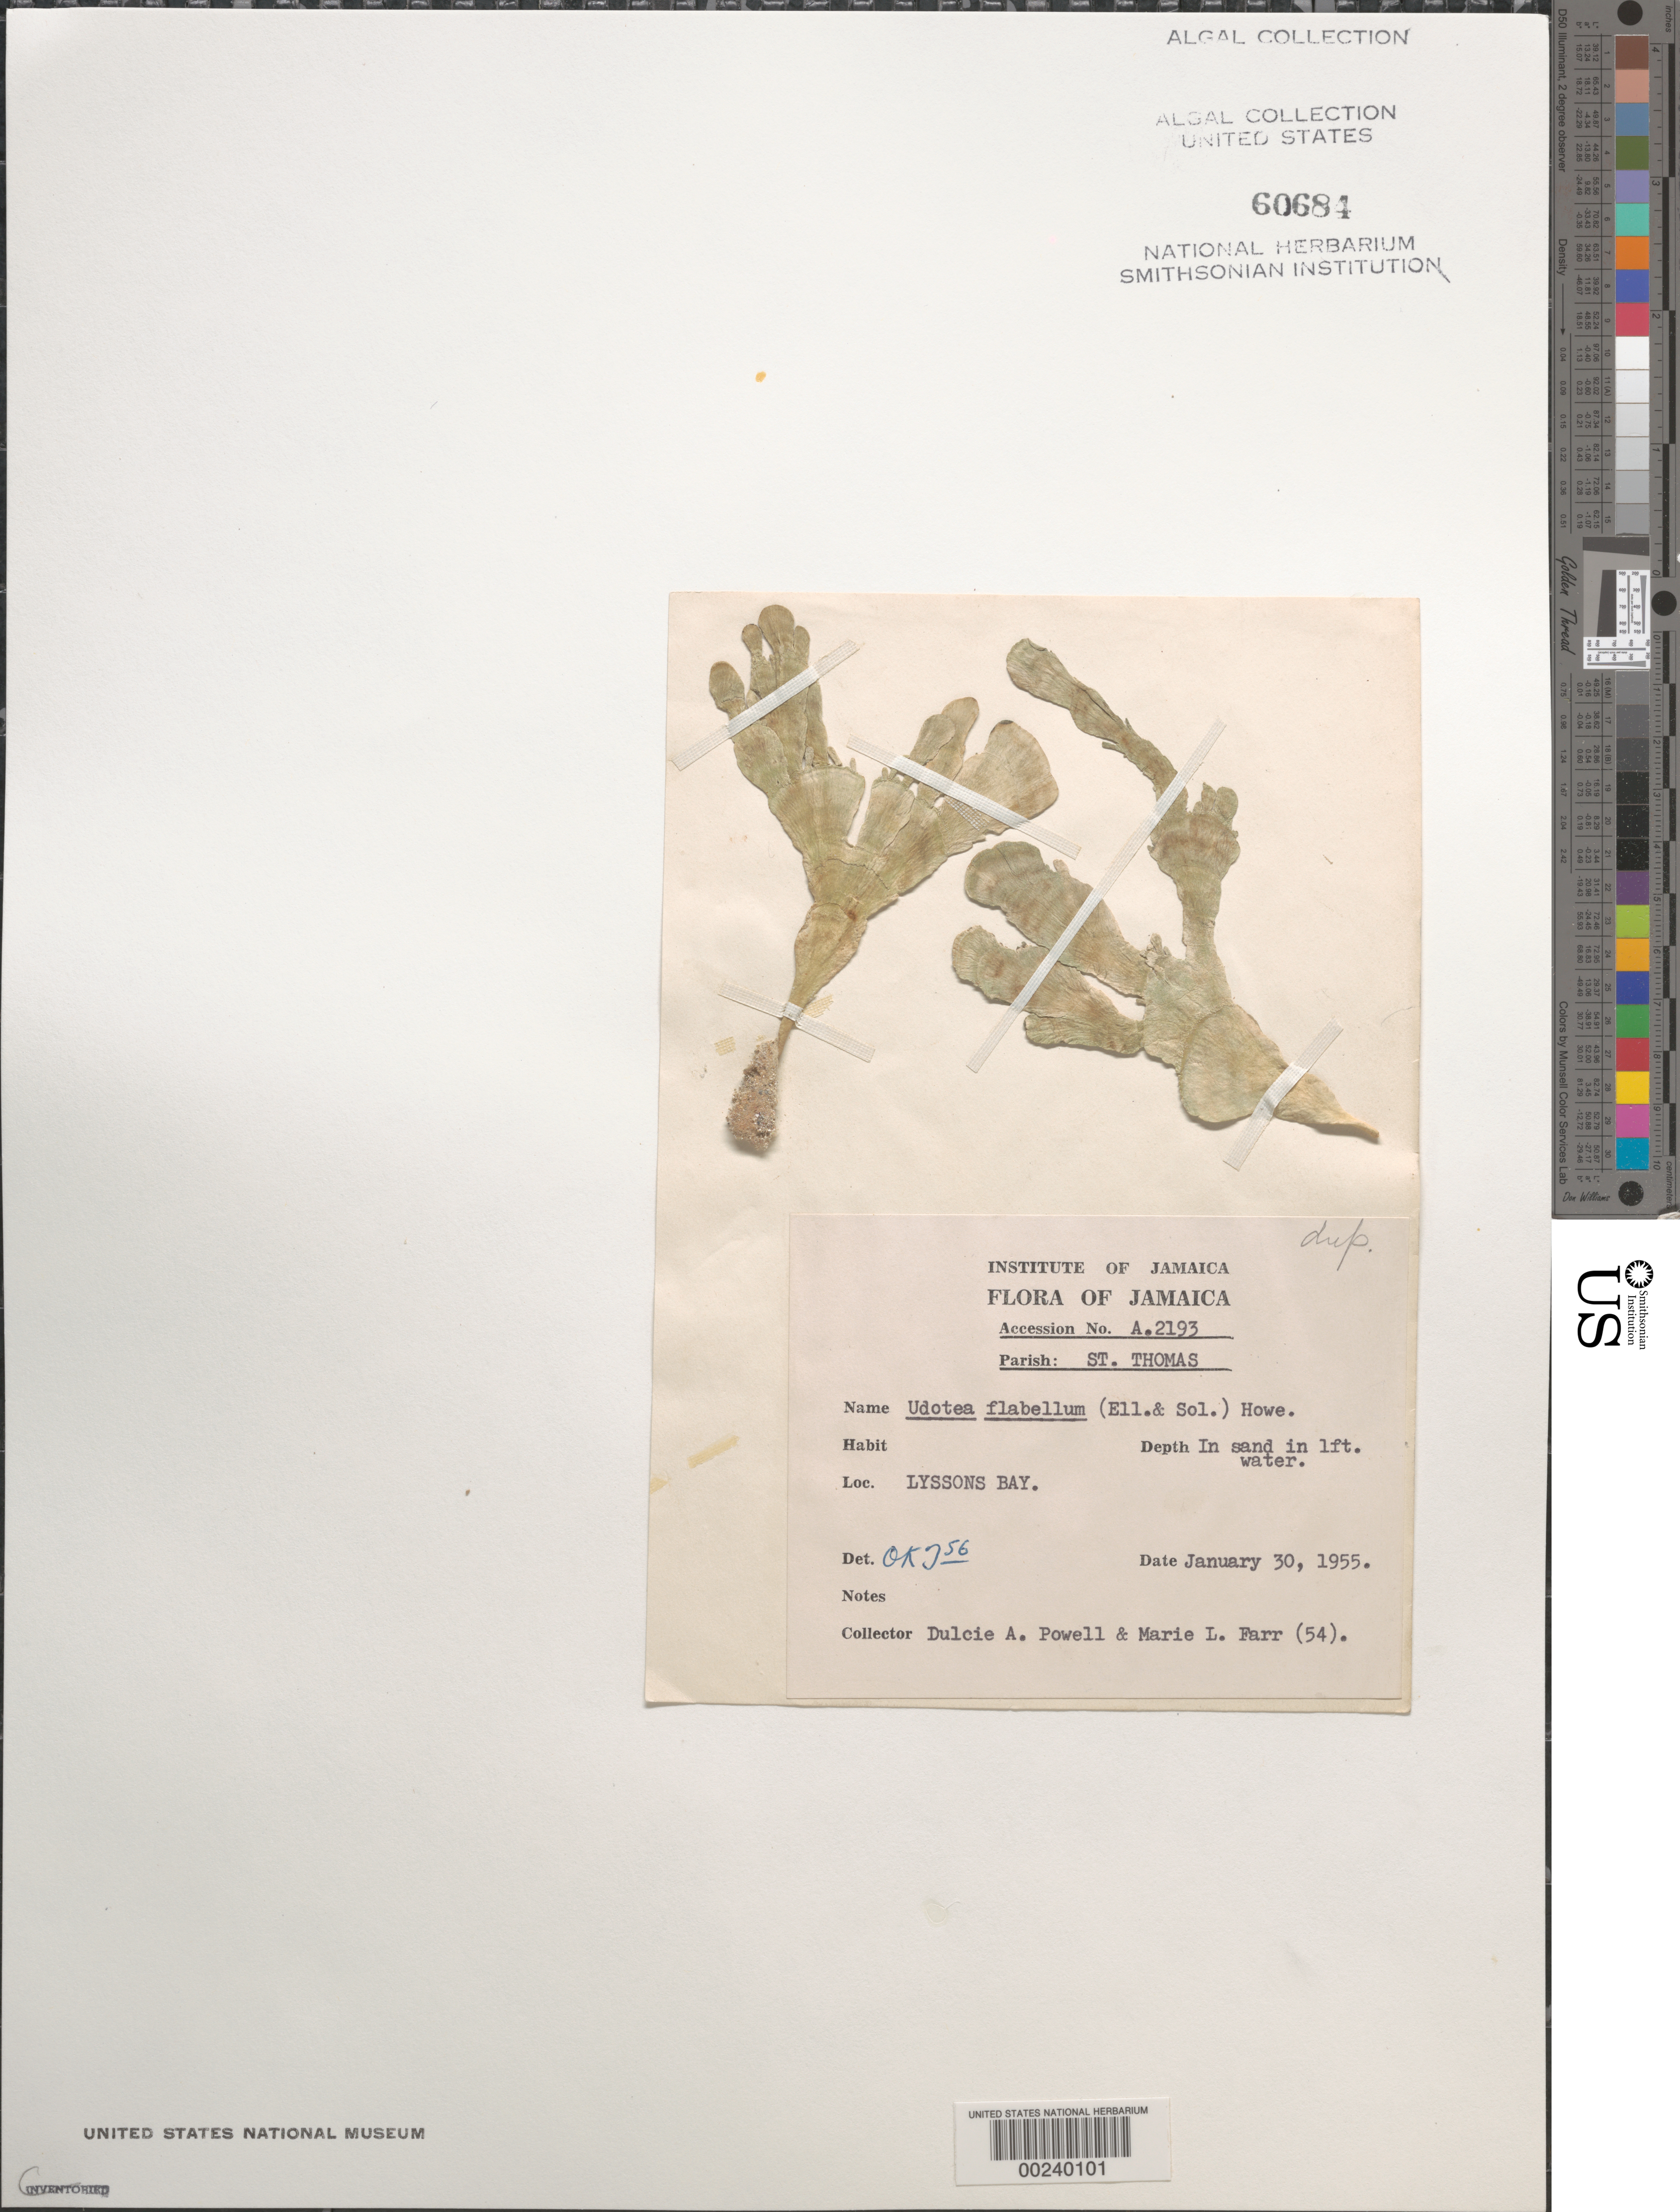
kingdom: Plantae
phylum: Chlorophyta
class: Ulvophyceae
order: Bryopsidales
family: Udoteaceae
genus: Udotea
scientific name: Udotea flabellum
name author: (J. Ellis & Sol.) M. Howe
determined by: Taylor, William R.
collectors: D. A. Powell & M. Farr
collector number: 54 & A.2193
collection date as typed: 30 Jan 1955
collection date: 1955-01-30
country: Jamaica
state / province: Saint Thomas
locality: Lyssons bay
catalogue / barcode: US 60684